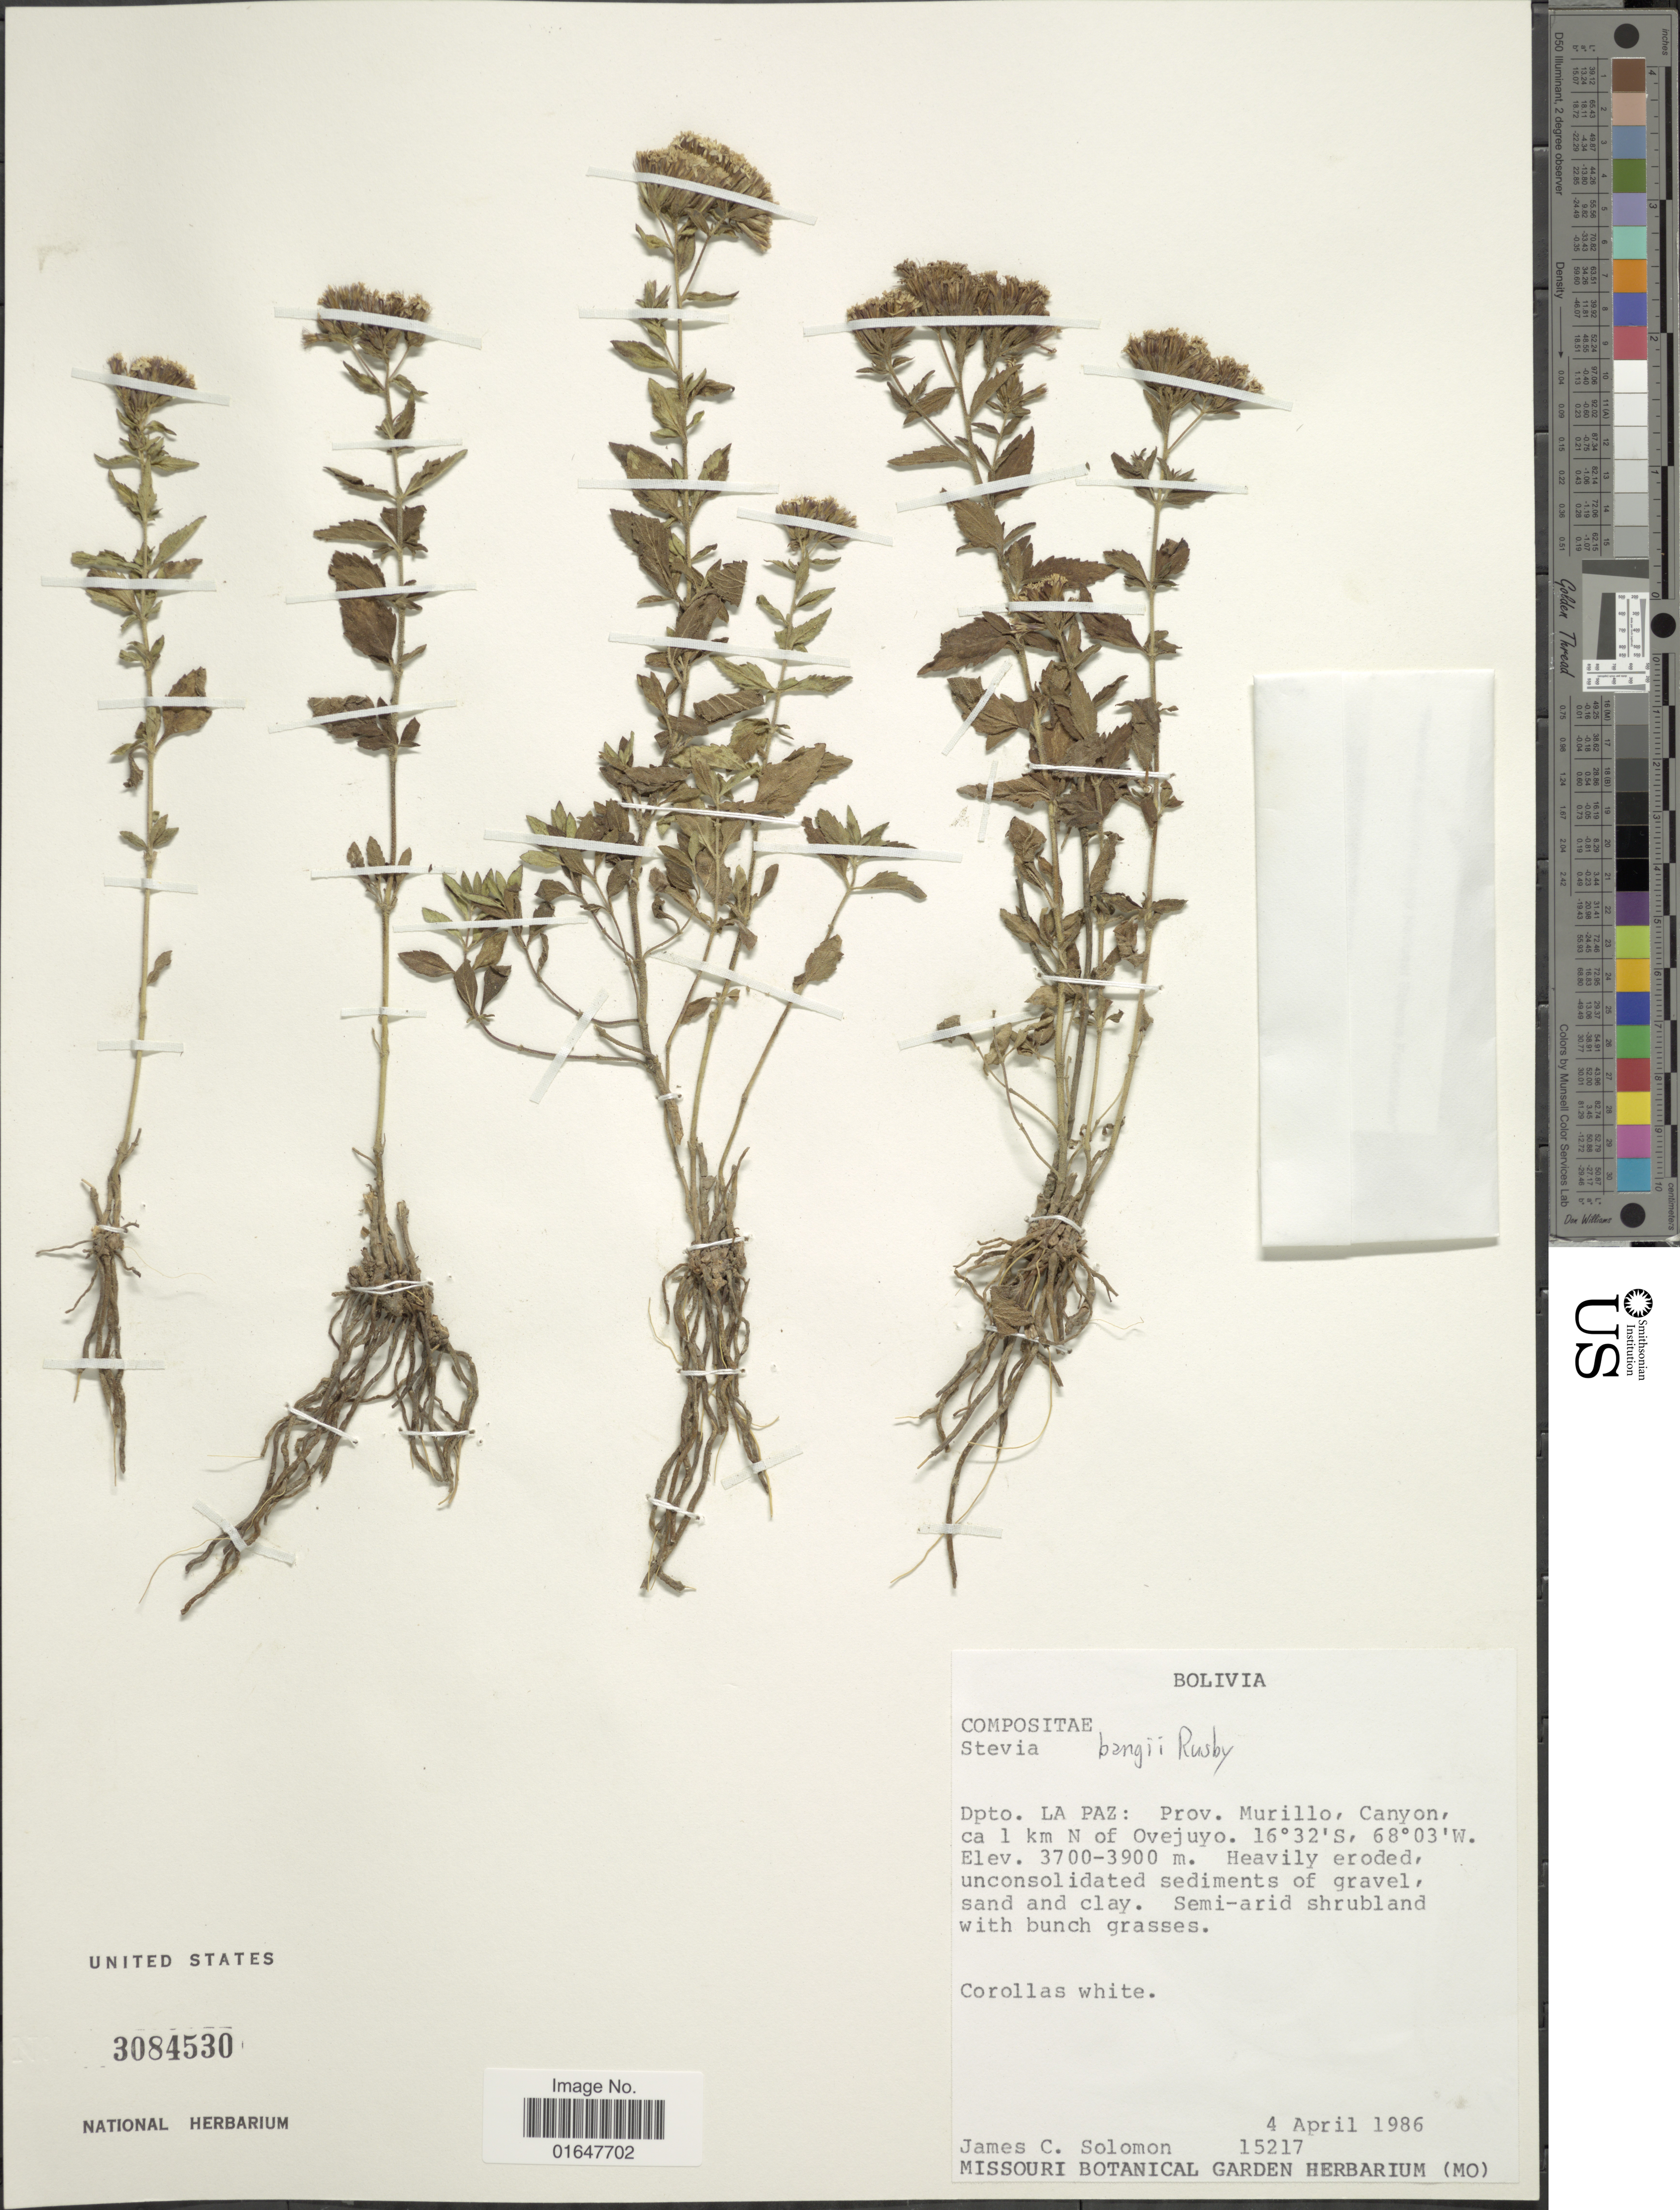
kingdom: Plantae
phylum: Tracheophyta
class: Magnoliopsida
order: Asterales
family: Asteraceae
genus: Stevia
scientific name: Stevia bangii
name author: Rusby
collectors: J. C. Solomon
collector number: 15217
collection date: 1986-04-04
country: Bolivia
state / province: La Paz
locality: Prov. Murillo, Canyon ca 1 km N of Ovejuyo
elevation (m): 3700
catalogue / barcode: US 3084530